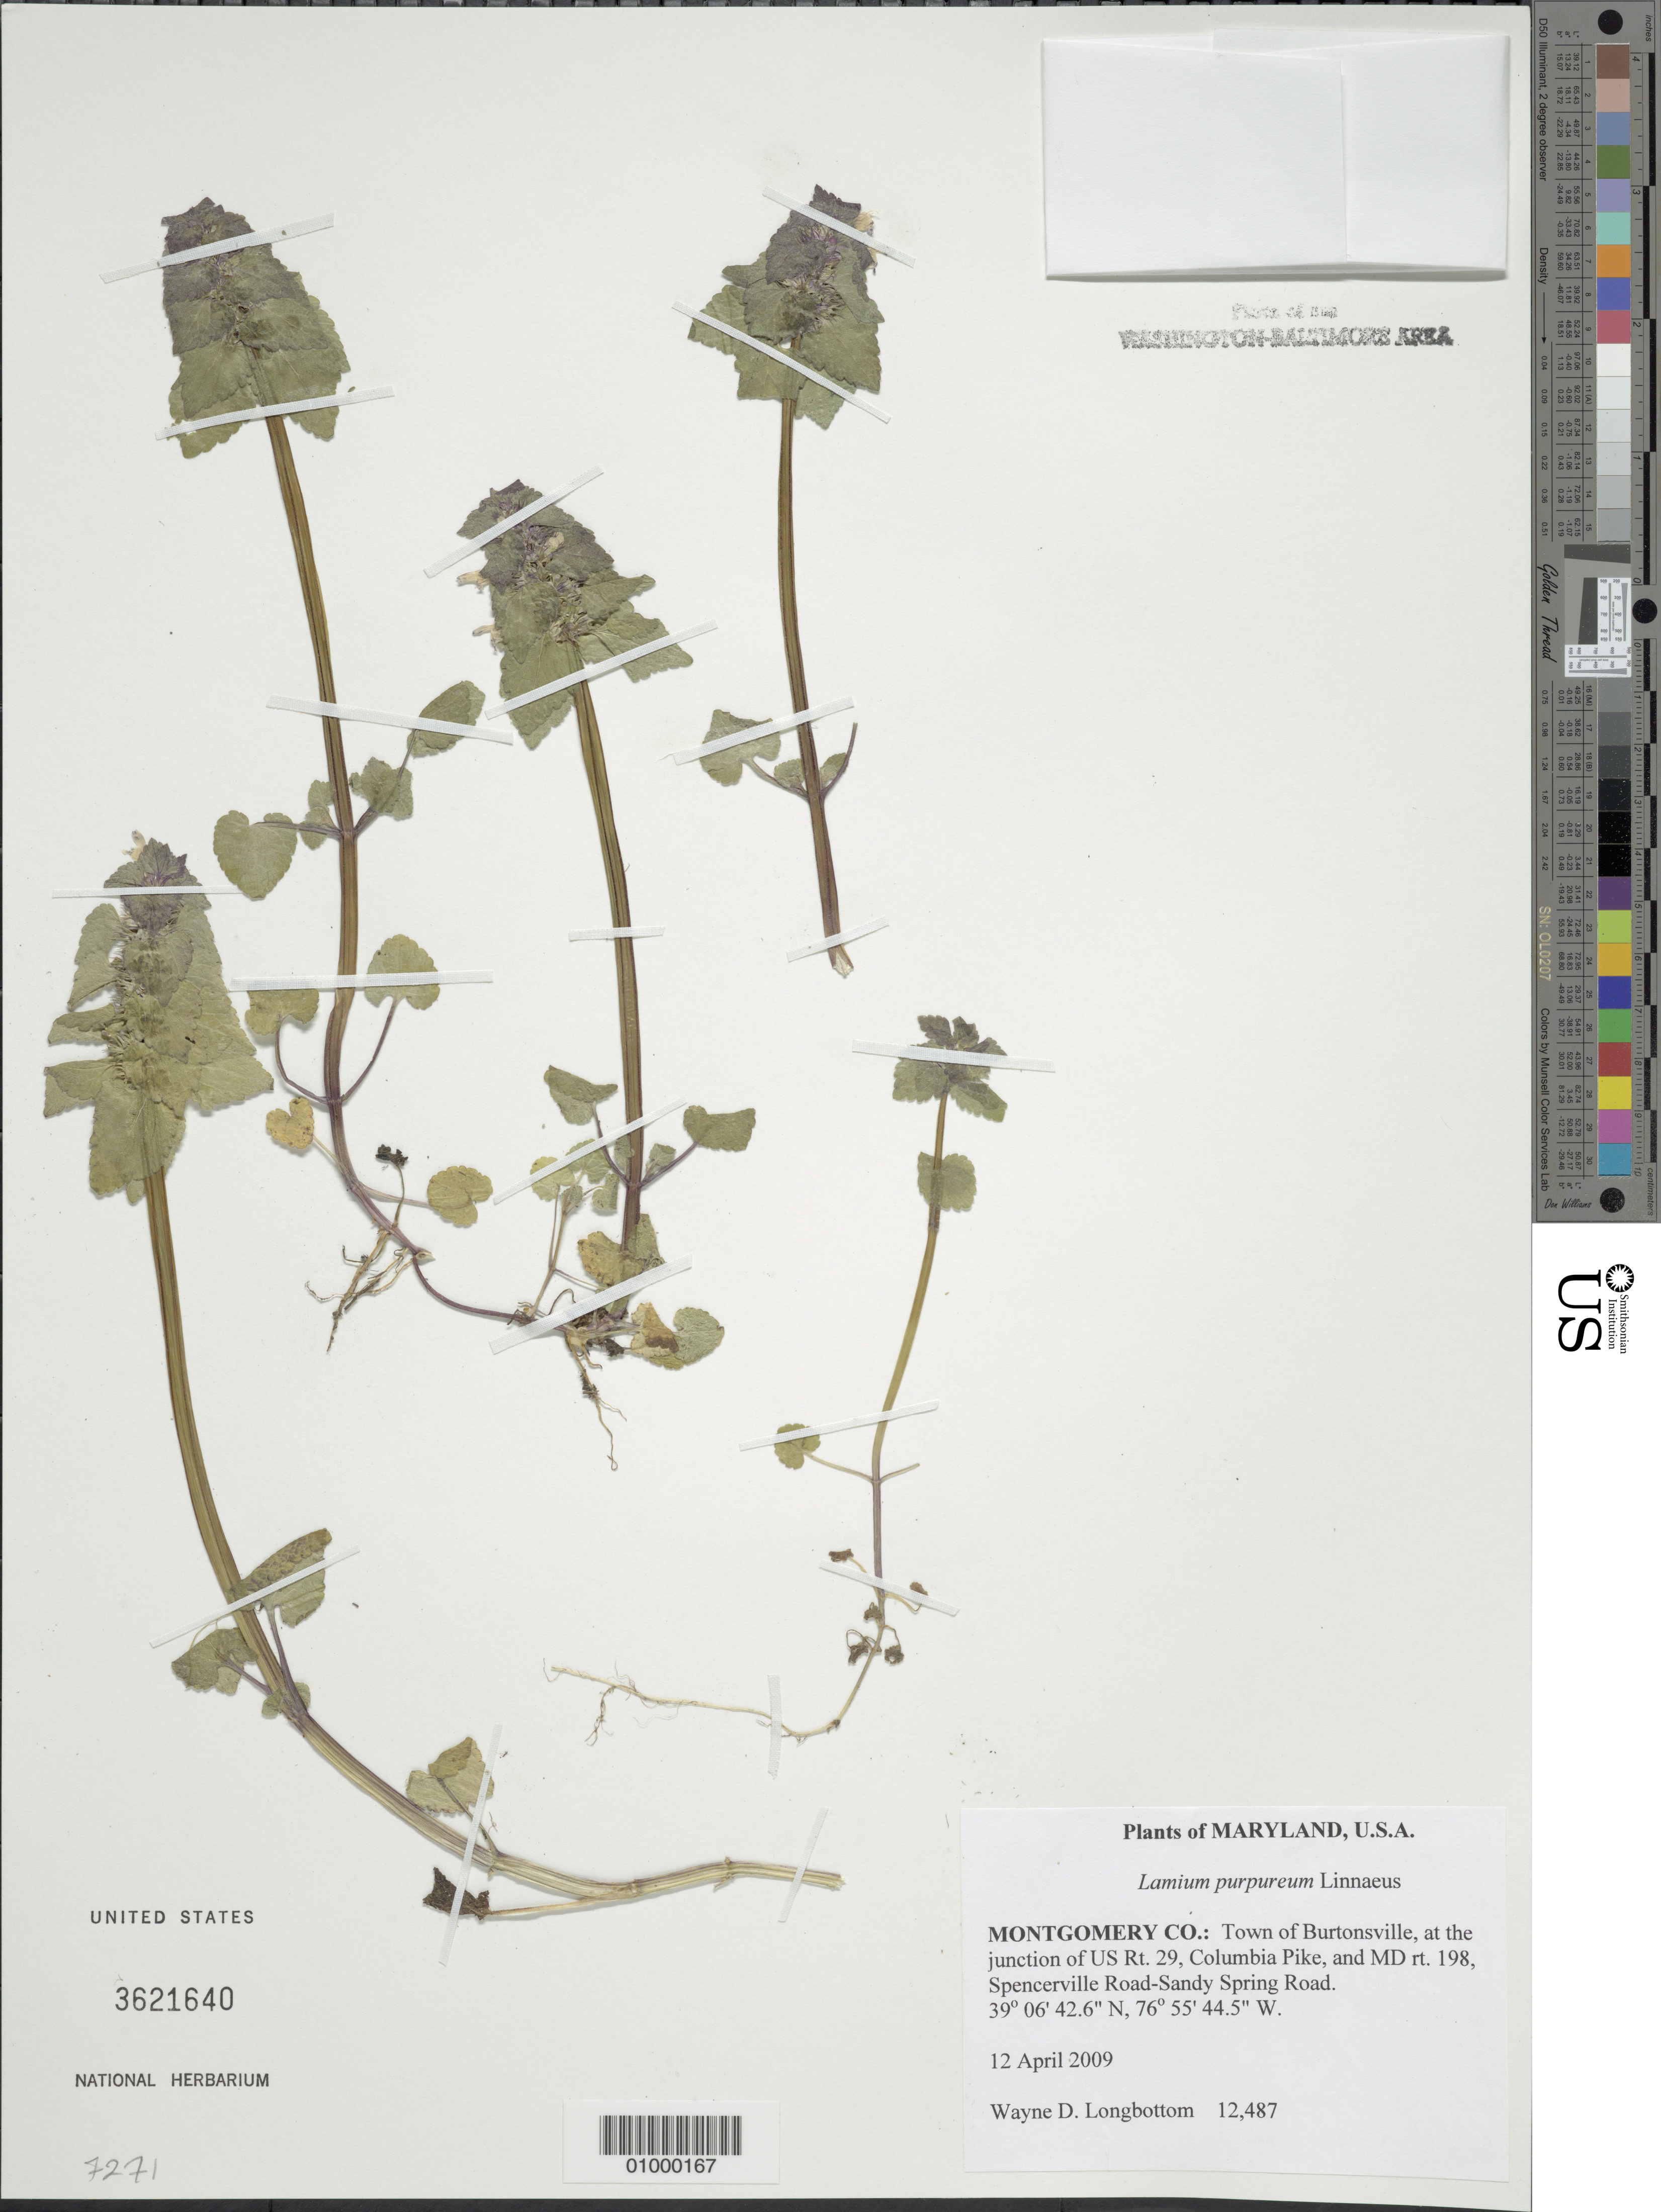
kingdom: Plantae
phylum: Tracheophyta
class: Magnoliopsida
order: Lamiales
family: Lamiaceae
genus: Lamium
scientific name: Lamium purpureum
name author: L.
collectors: W. D. Longbottom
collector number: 12487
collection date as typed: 12 April 2009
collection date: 2009-04-12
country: United States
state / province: Maryland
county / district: Montgomery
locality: Town of Burtonsville, at the junction of US Rt. 29, Columbia Pike, and MD Rt. 198, Spencerville Road - Sandy Spring Road.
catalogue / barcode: US 3621640